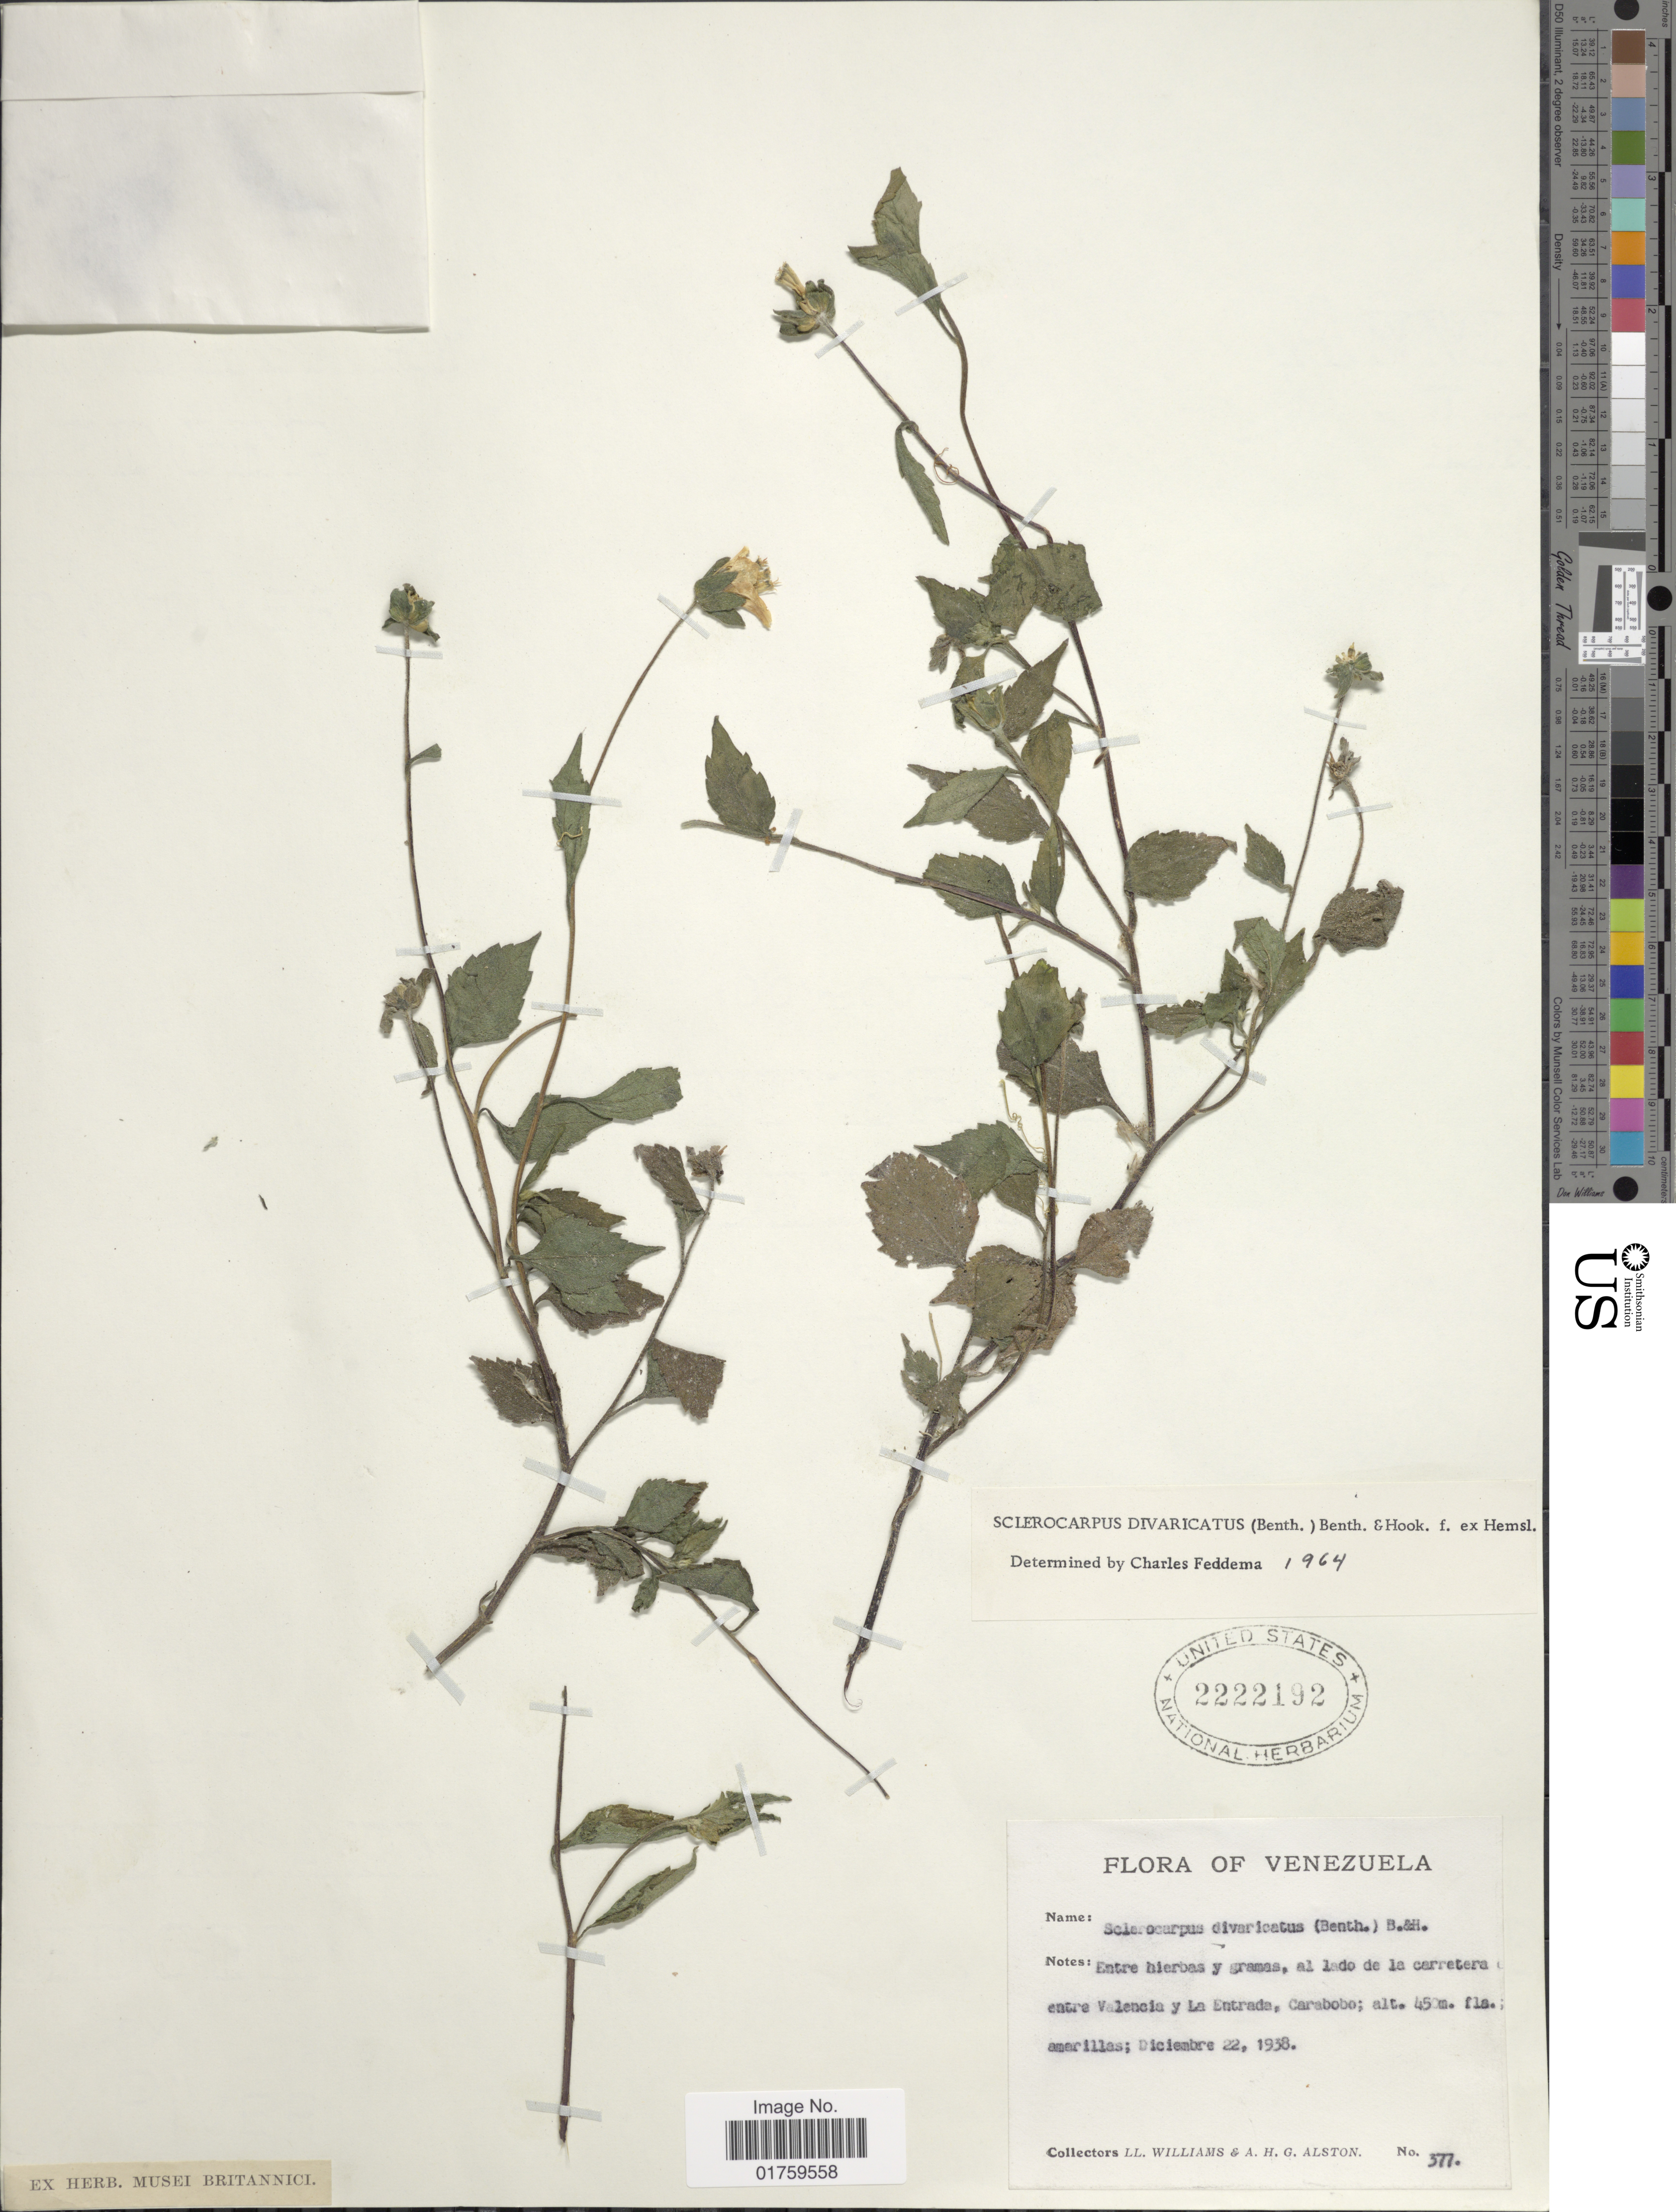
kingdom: Plantae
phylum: Tracheophyta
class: Magnoliopsida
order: Asterales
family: Asteraceae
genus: Sclerocarpus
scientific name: Sclerocarpus divaricatus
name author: (Benth.) Benth. & Hook. f. ex Hemsl.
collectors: L. Williams & A. H. Alston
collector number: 377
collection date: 1938-12-22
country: Venezuela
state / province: Carabobo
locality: Entre Valencia y La Entrada, Carabobo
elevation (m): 450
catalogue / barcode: US 2222192